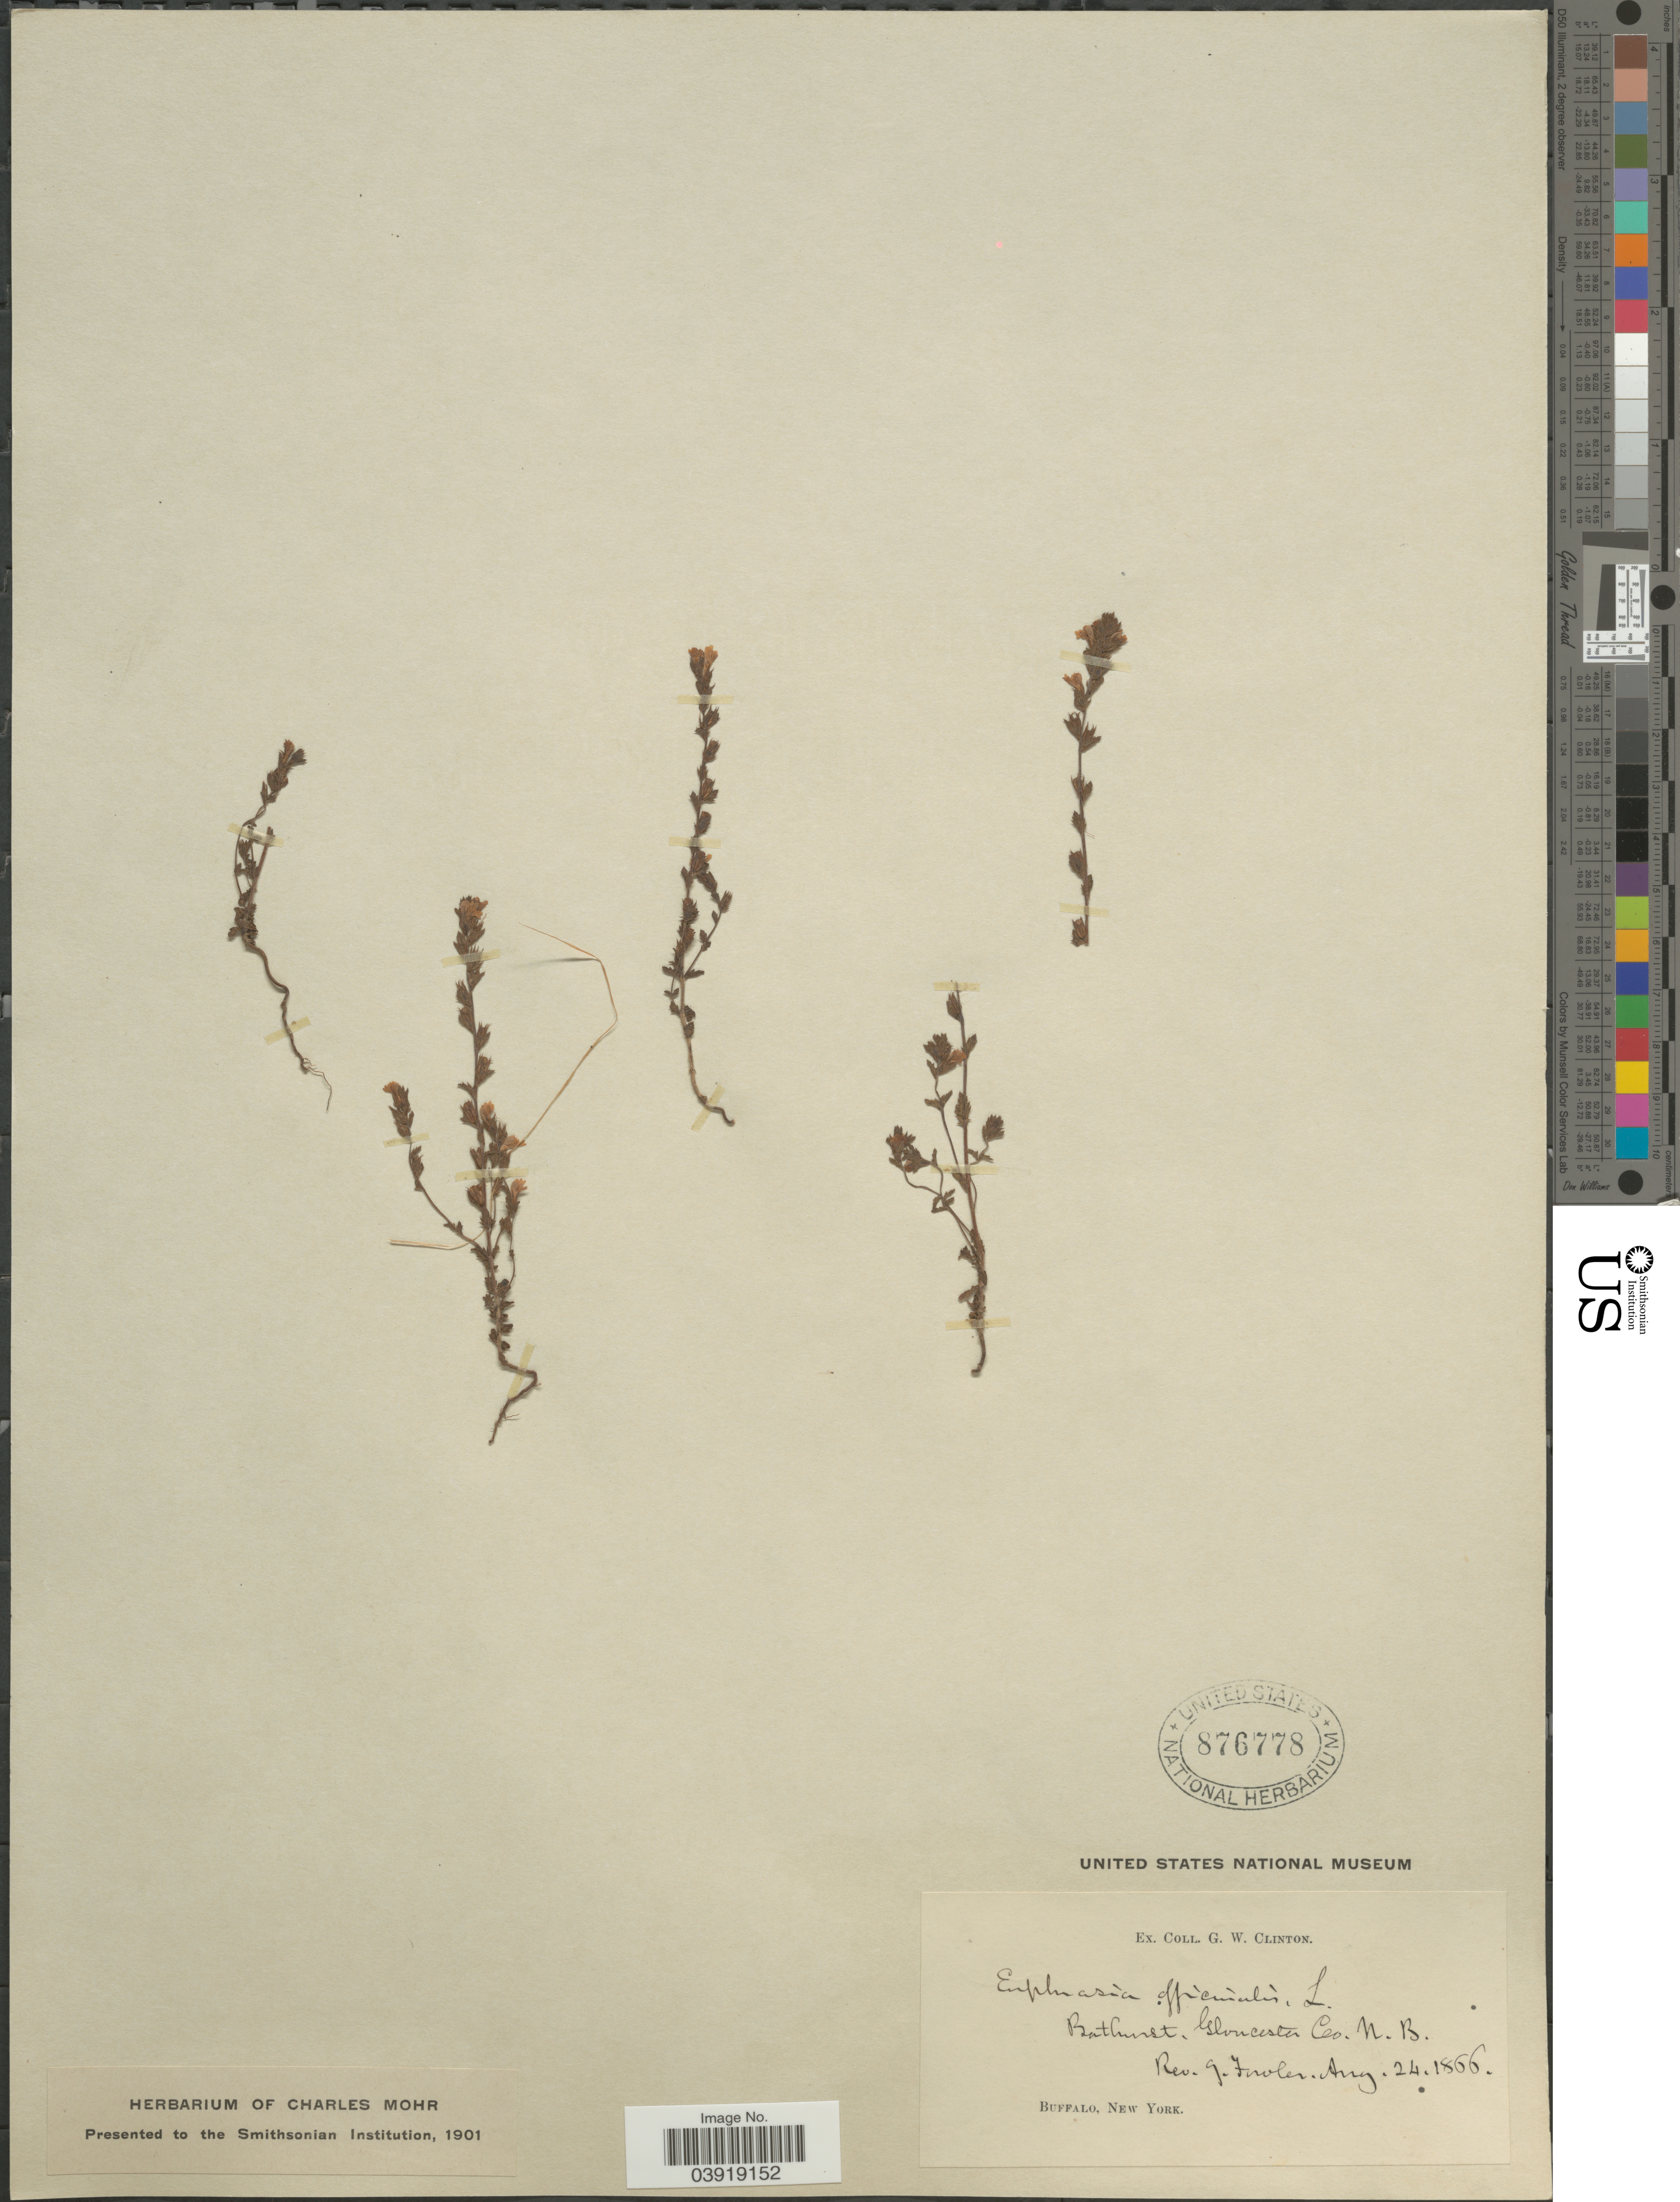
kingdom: Plantae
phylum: Tracheophyta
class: Magnoliopsida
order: Lamiales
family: Orobanchaceae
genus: Euphrasia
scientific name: Euphrasia sp.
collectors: J. P. Fowler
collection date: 1866-08-24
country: Canada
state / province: New Brunswick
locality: Batburst, Gloucester Co.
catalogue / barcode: US 876778